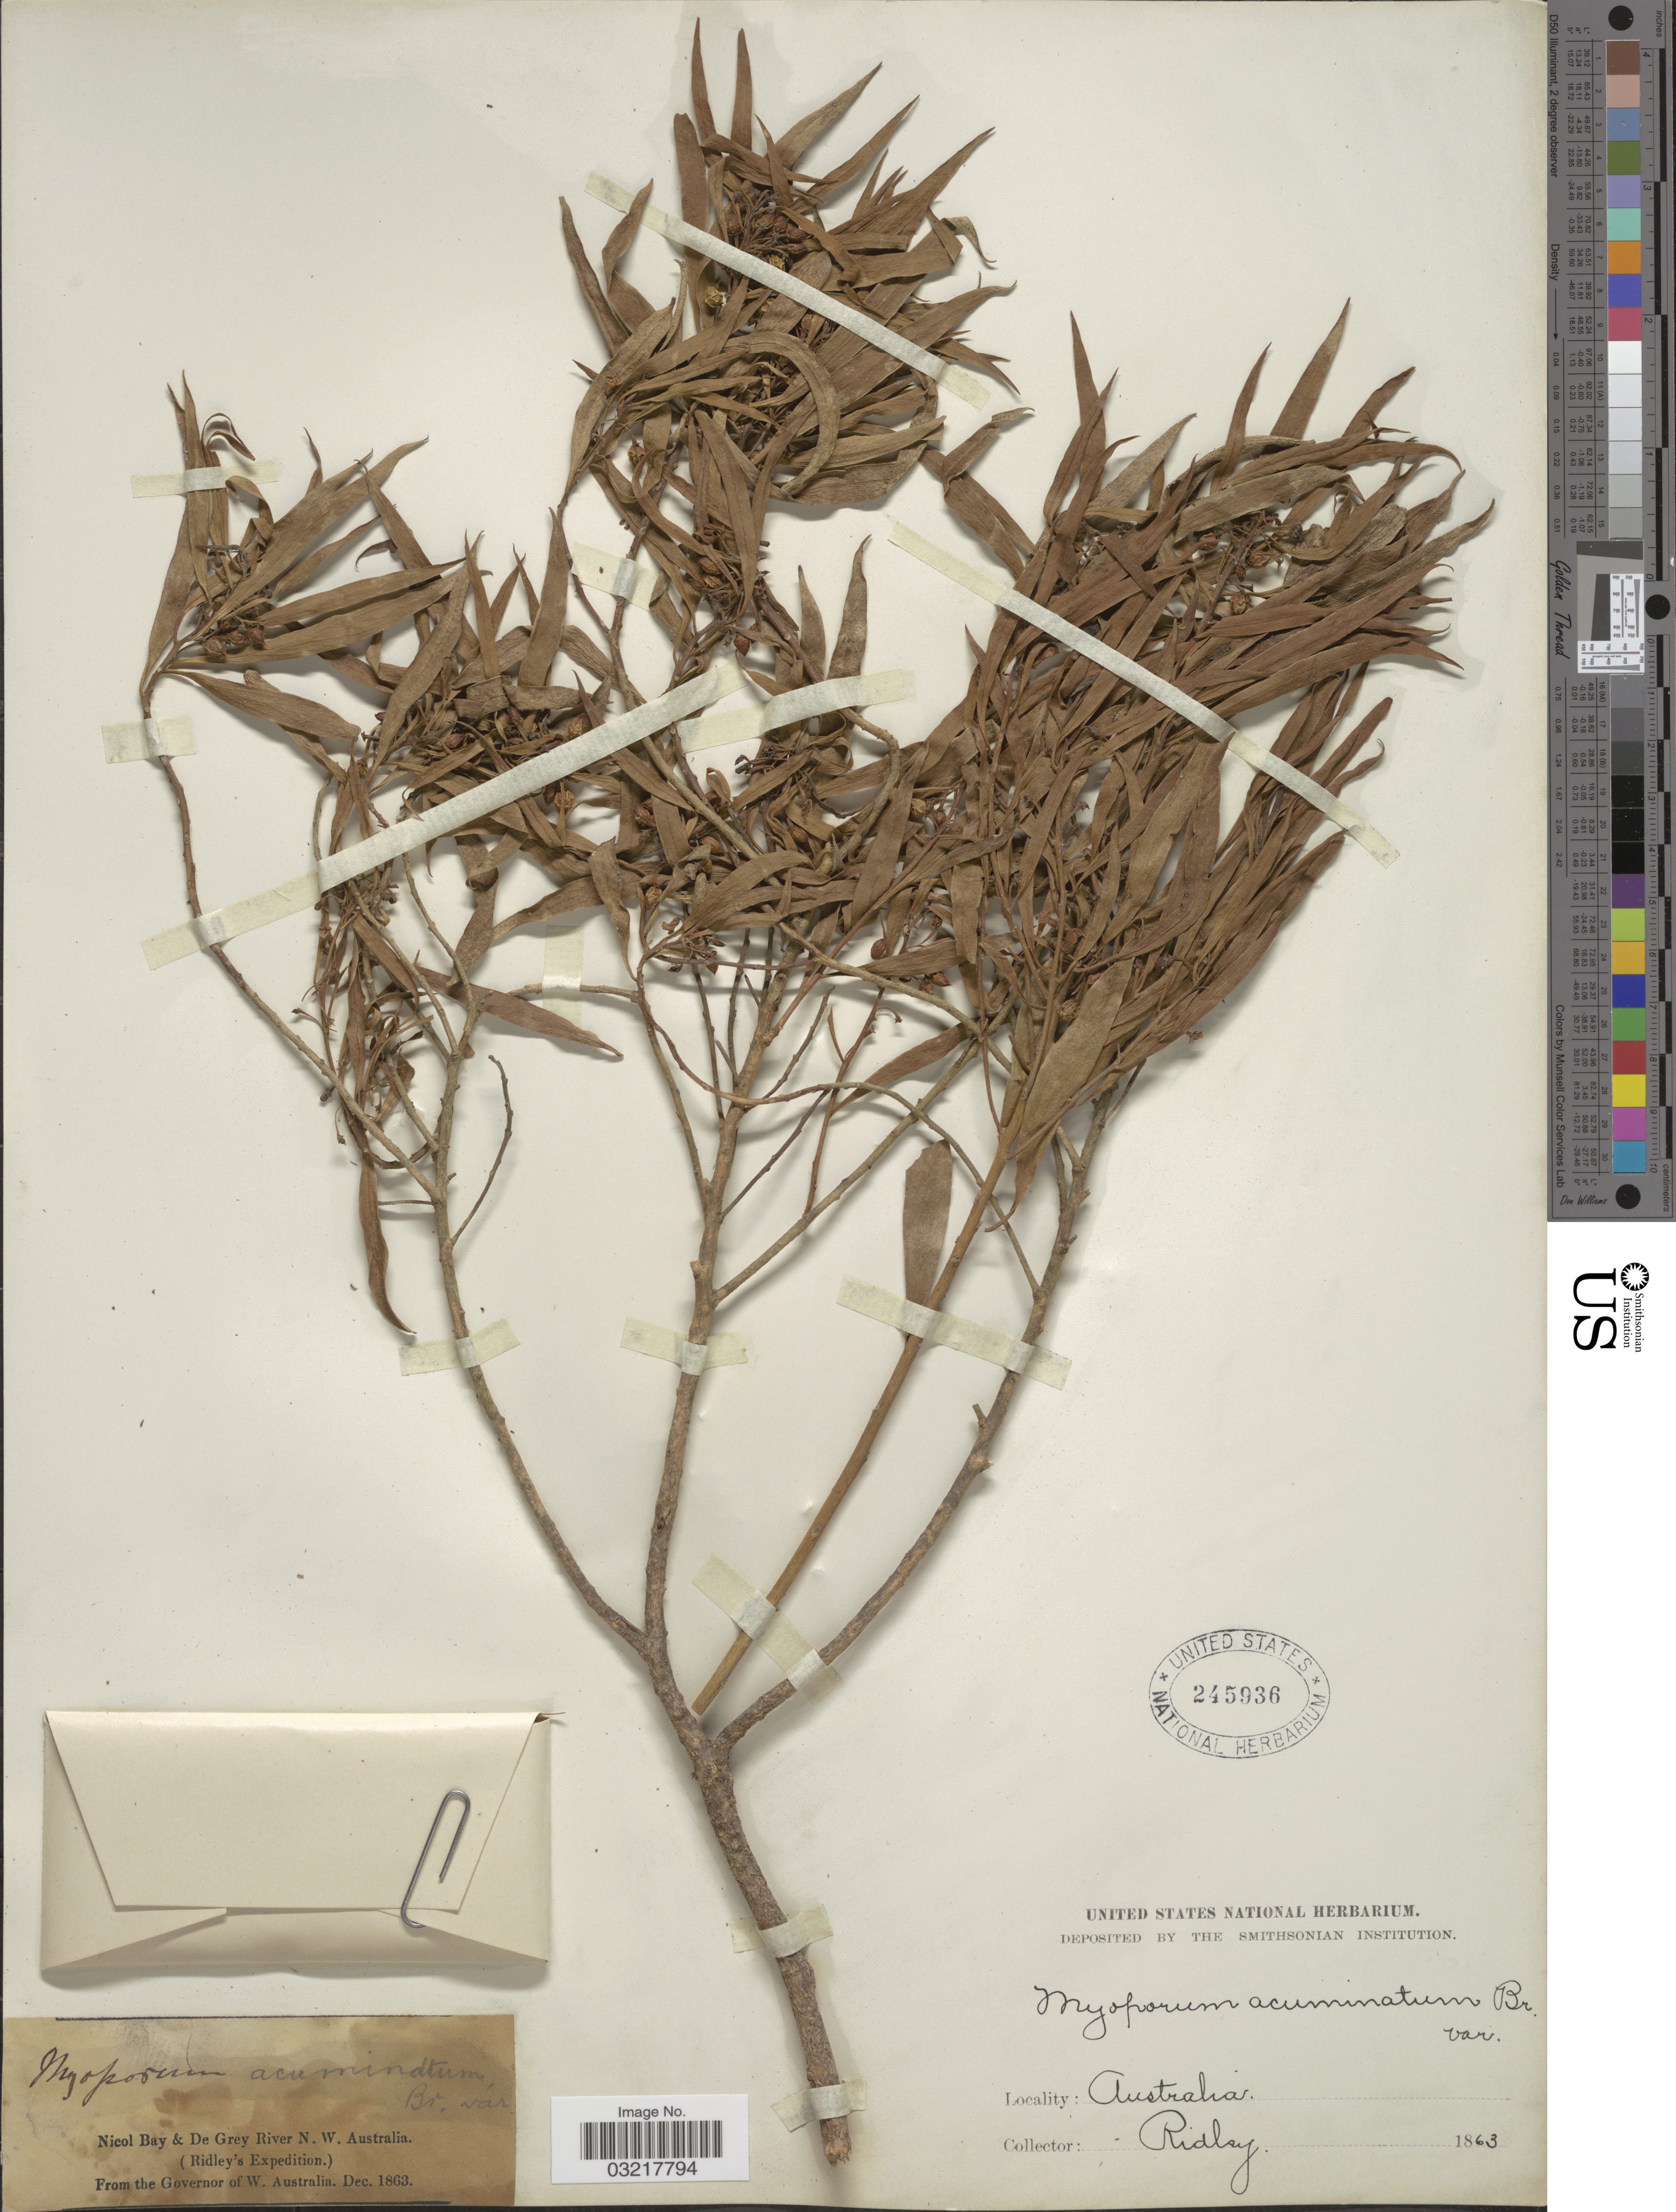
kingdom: Plantae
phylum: Tracheophyta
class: Magnoliopsida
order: Lamiales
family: Scrophulariaceae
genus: Myoporum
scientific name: Myoporum montanum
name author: R. Br.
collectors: -. Ridley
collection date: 1863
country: Australia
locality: Nicol Bay & De Grey River N.W. Australia.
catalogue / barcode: US 245936